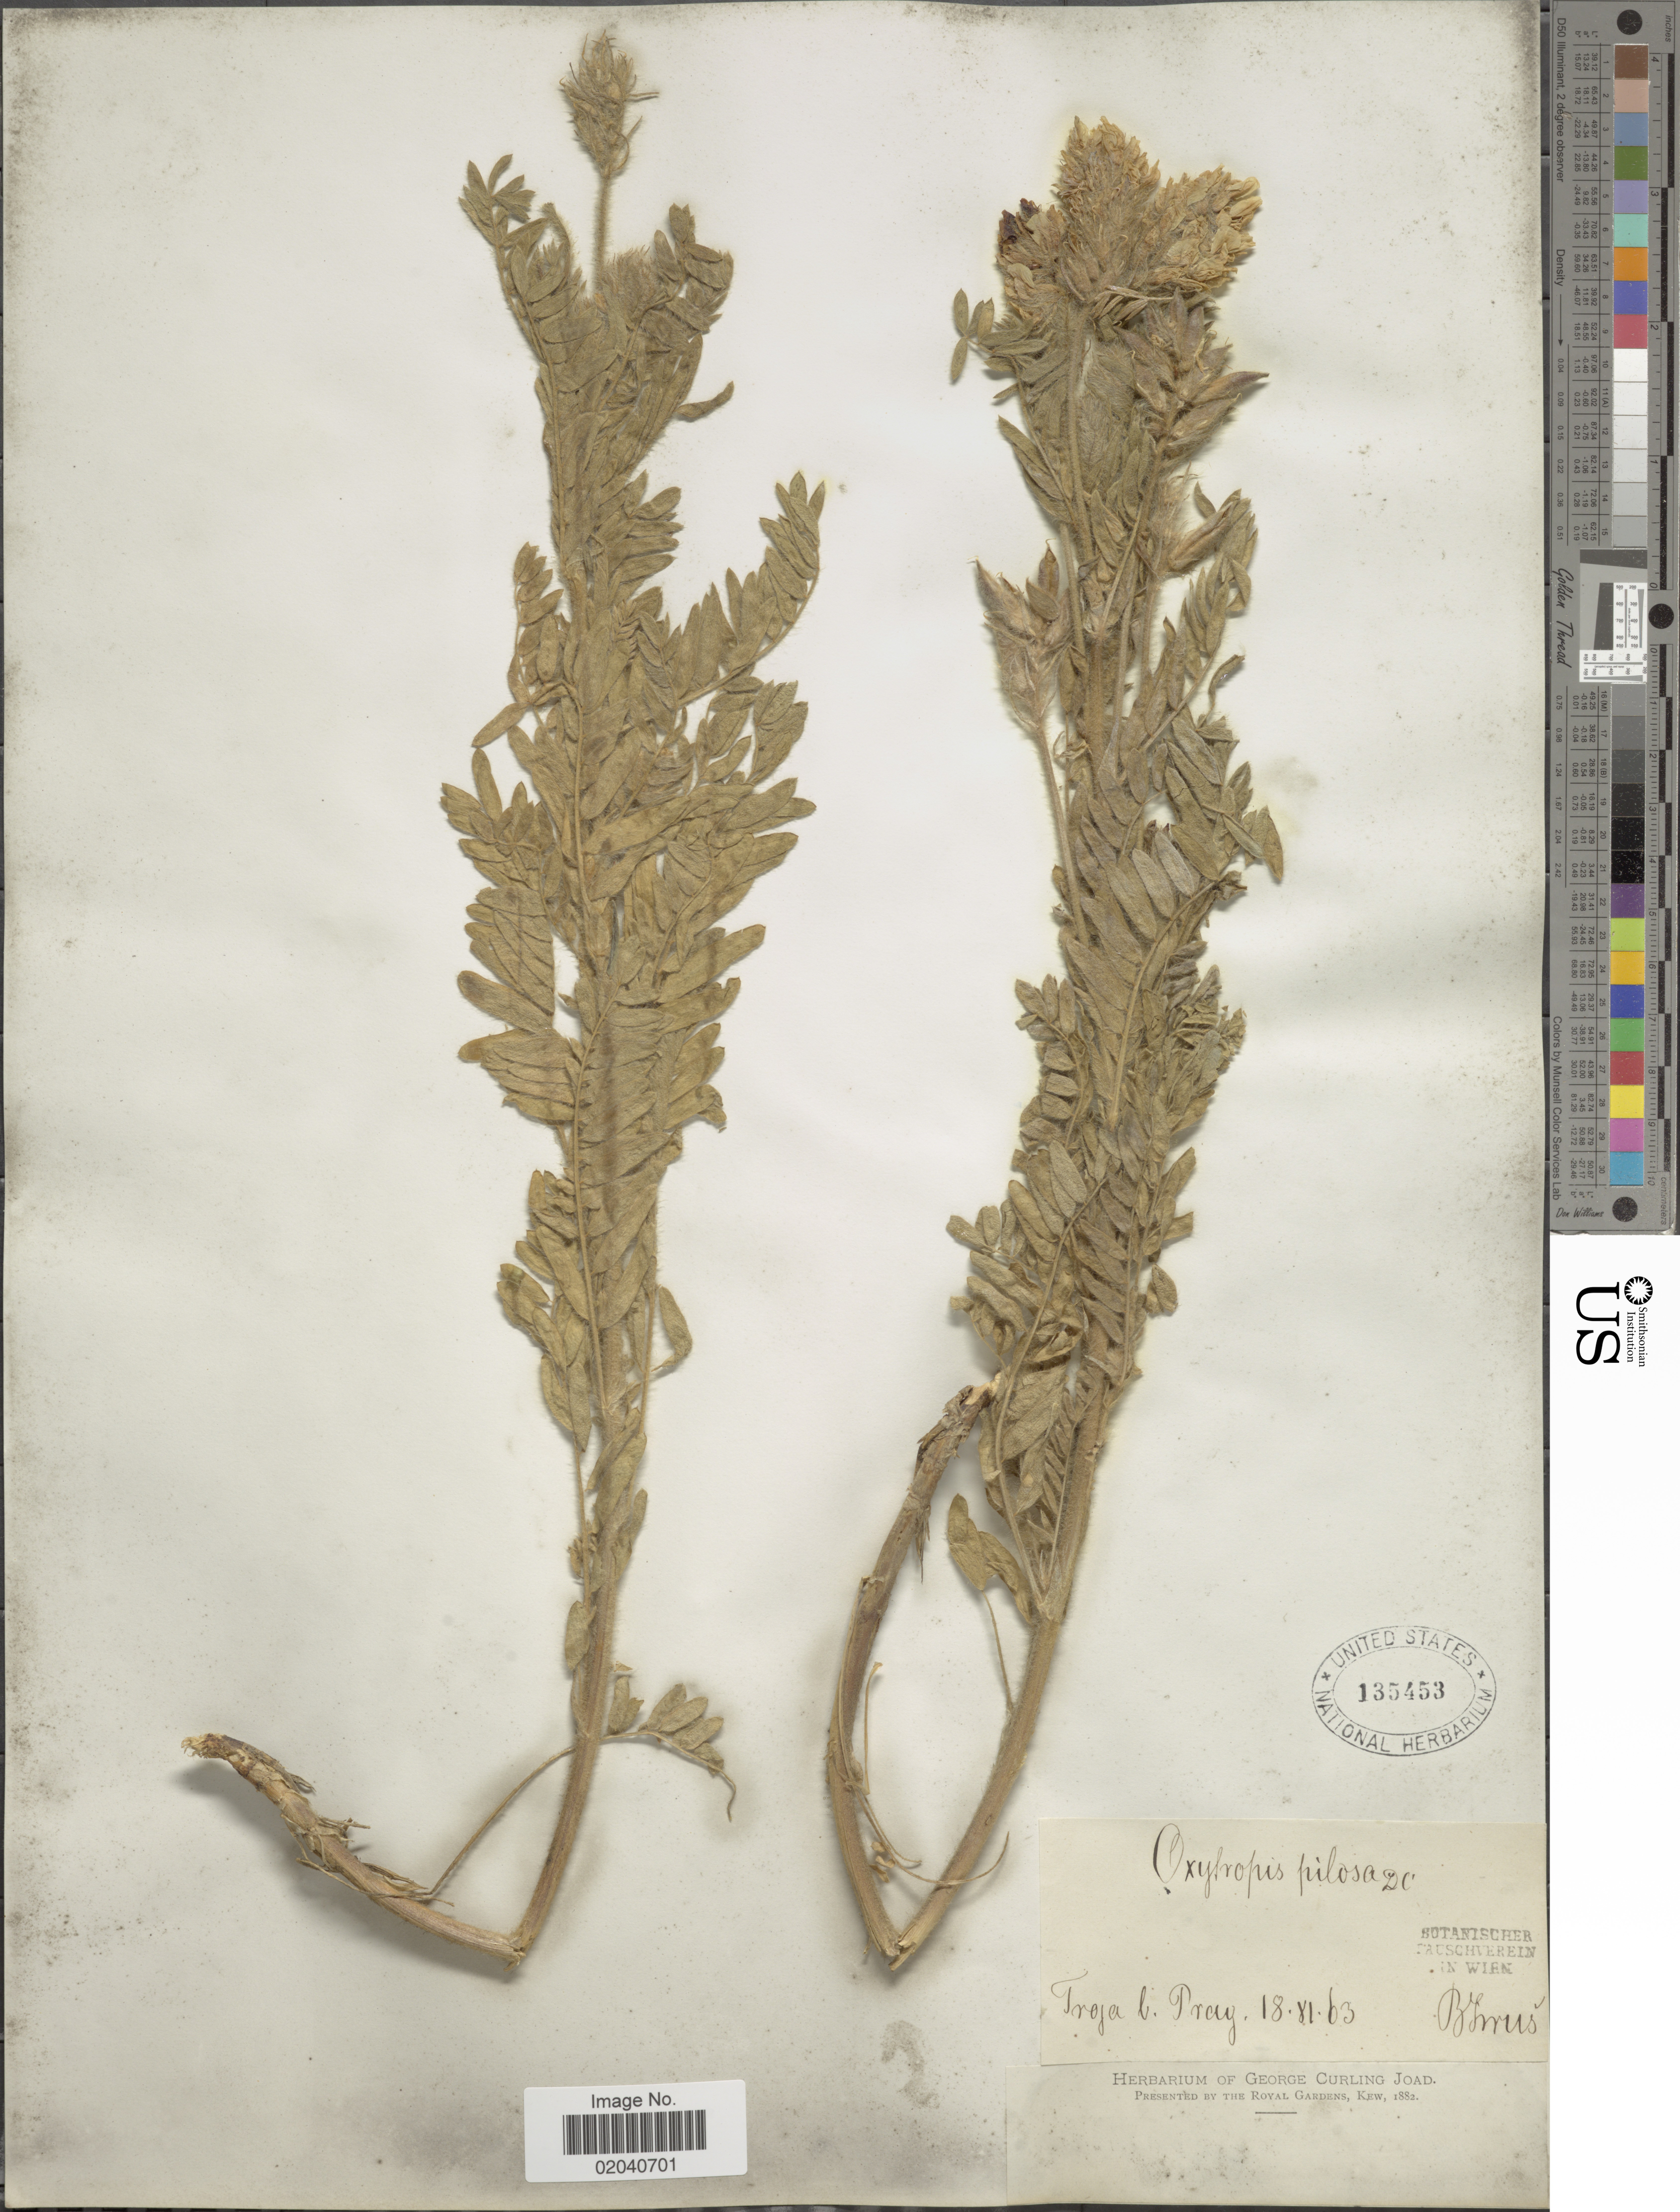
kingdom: Plantae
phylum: Tracheophyta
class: Magnoliopsida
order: Fabales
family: Fabaceae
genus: Oxytropis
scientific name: Oxytropis pilosa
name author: (L.) DC.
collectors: B. Fwus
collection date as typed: Transcribed d/m/y: 18/11/63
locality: Troja b. Pray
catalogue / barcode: US 135453